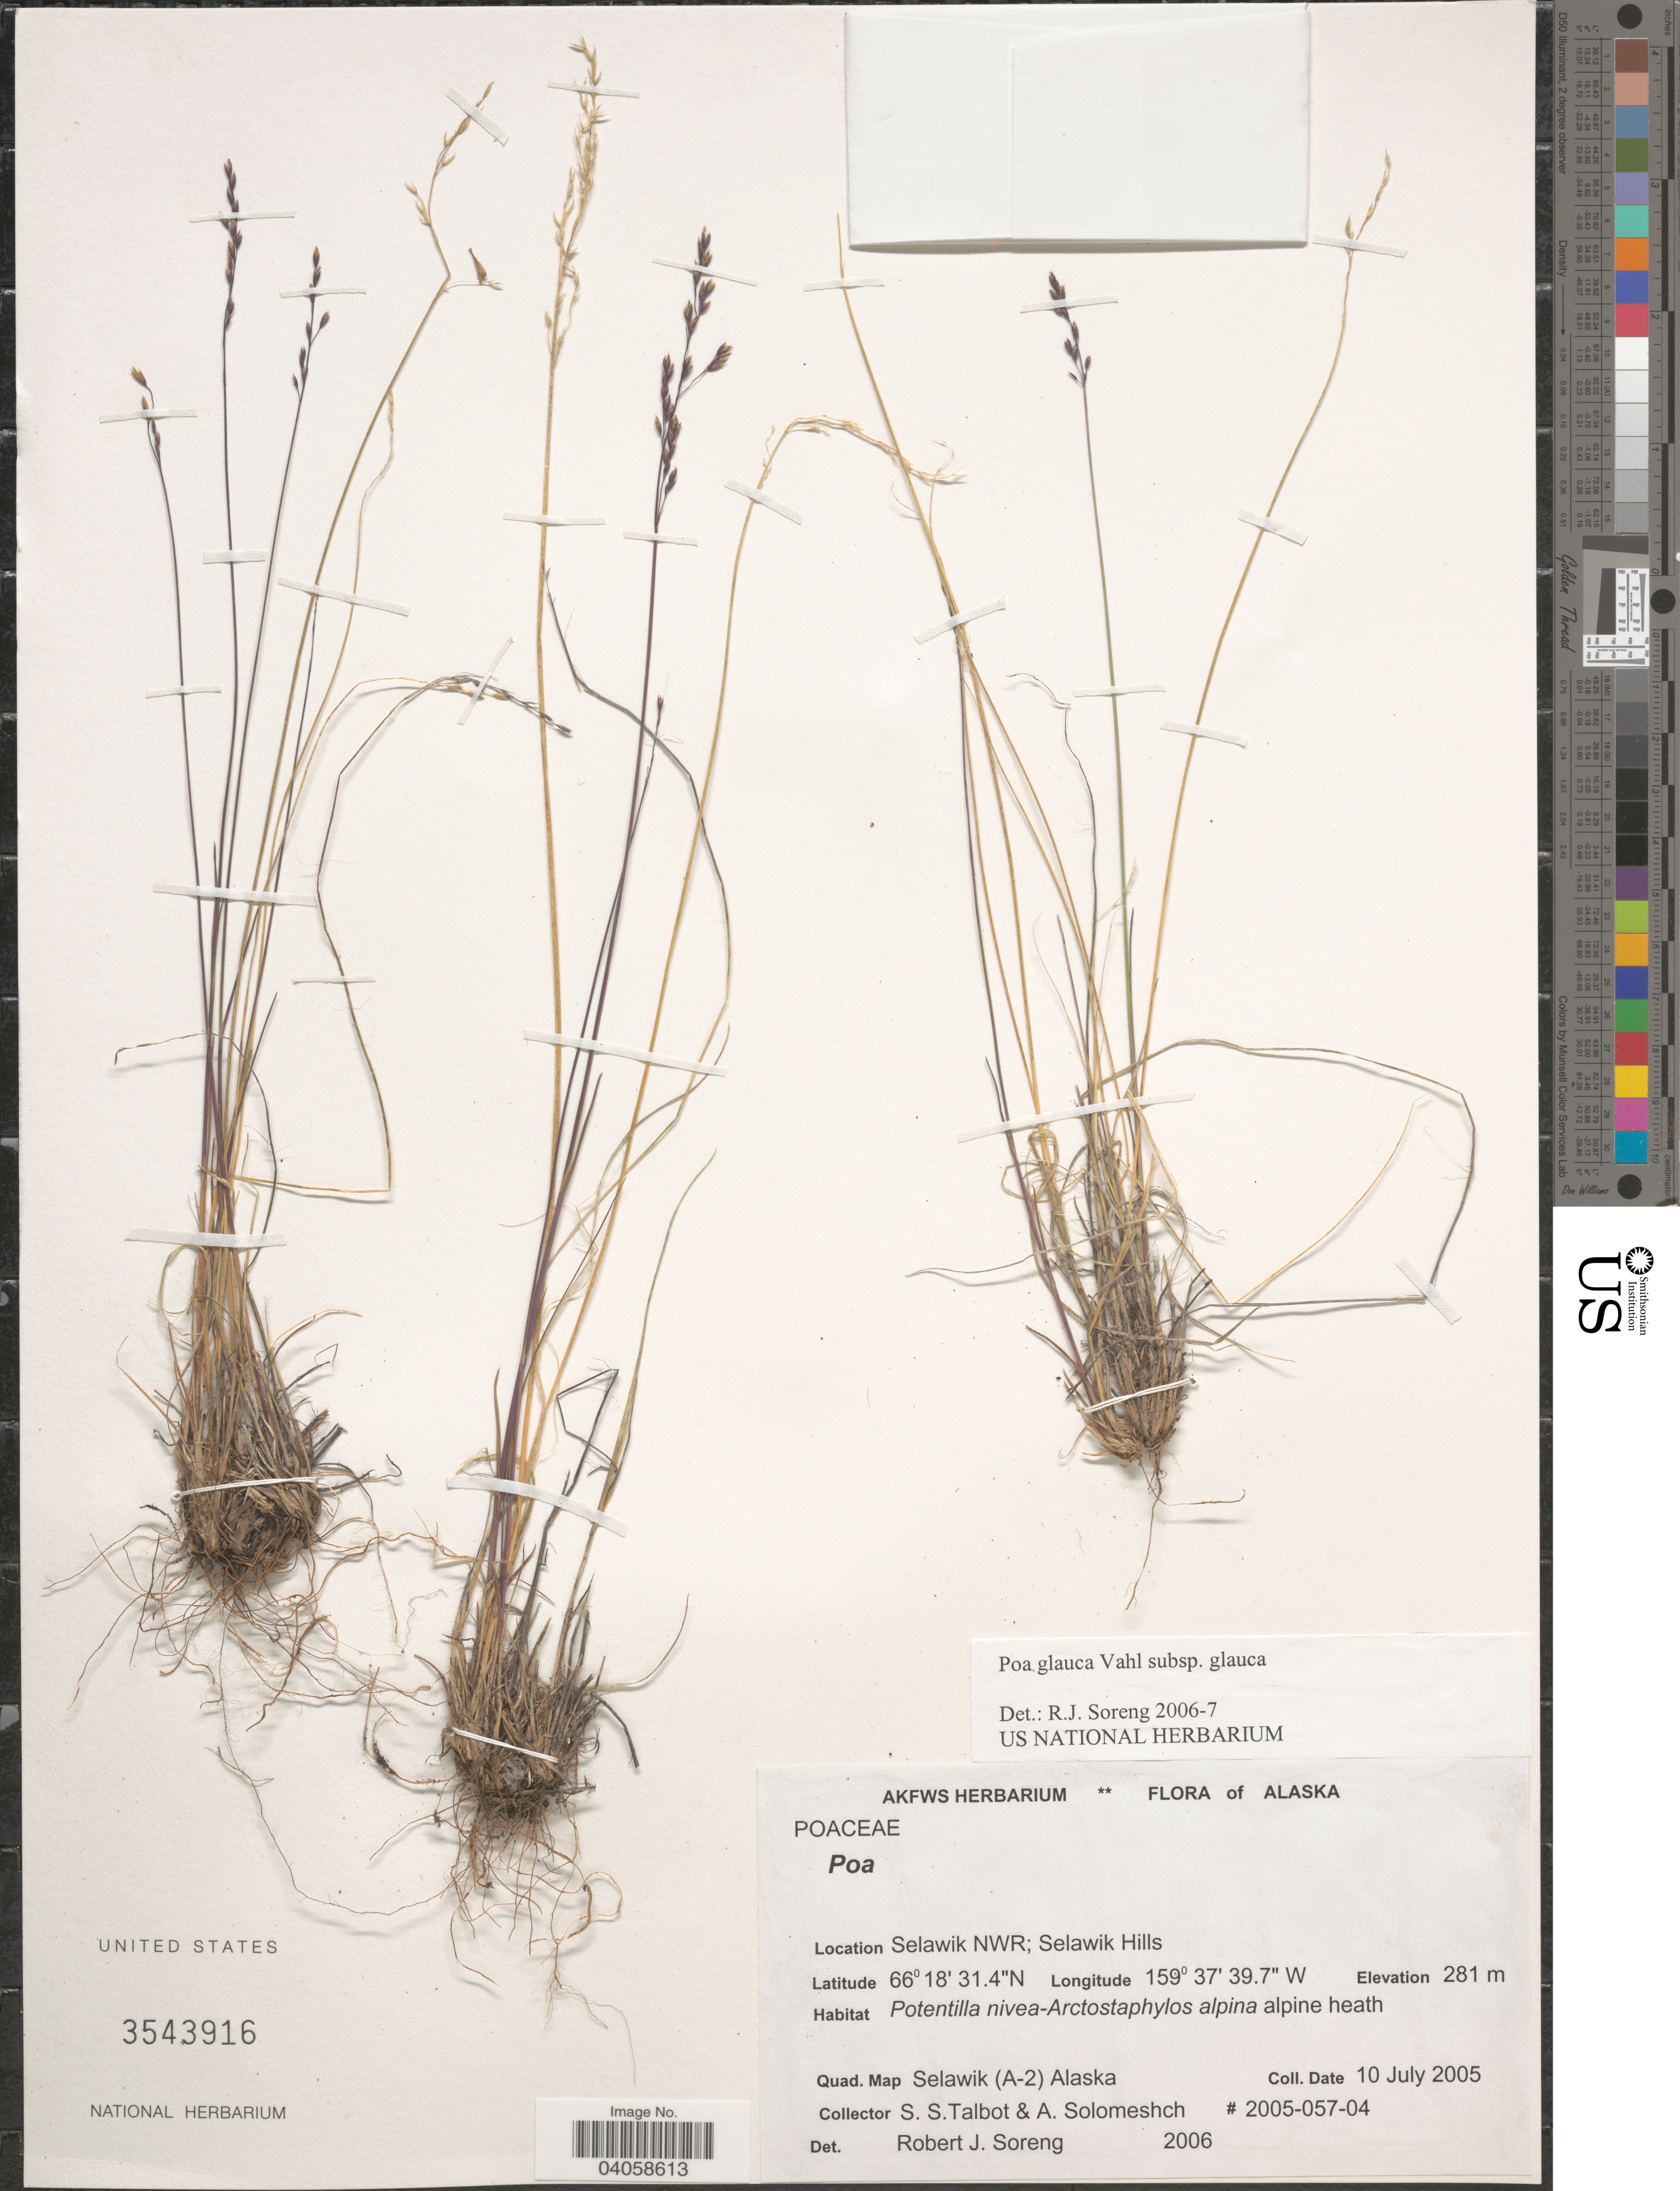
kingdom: Plantae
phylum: Tracheophyta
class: Liliopsida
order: Poales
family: Poaceae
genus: Poa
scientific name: Poa glauca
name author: Vahl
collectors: S. S. Talbot & A. Solomeshch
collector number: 2005-057-04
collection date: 2005-07-10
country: United States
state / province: Alaska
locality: Selawik NWR; Selawik Hills. Quad. Map Selawik (A-2) Alaska.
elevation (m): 281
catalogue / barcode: US 3543916